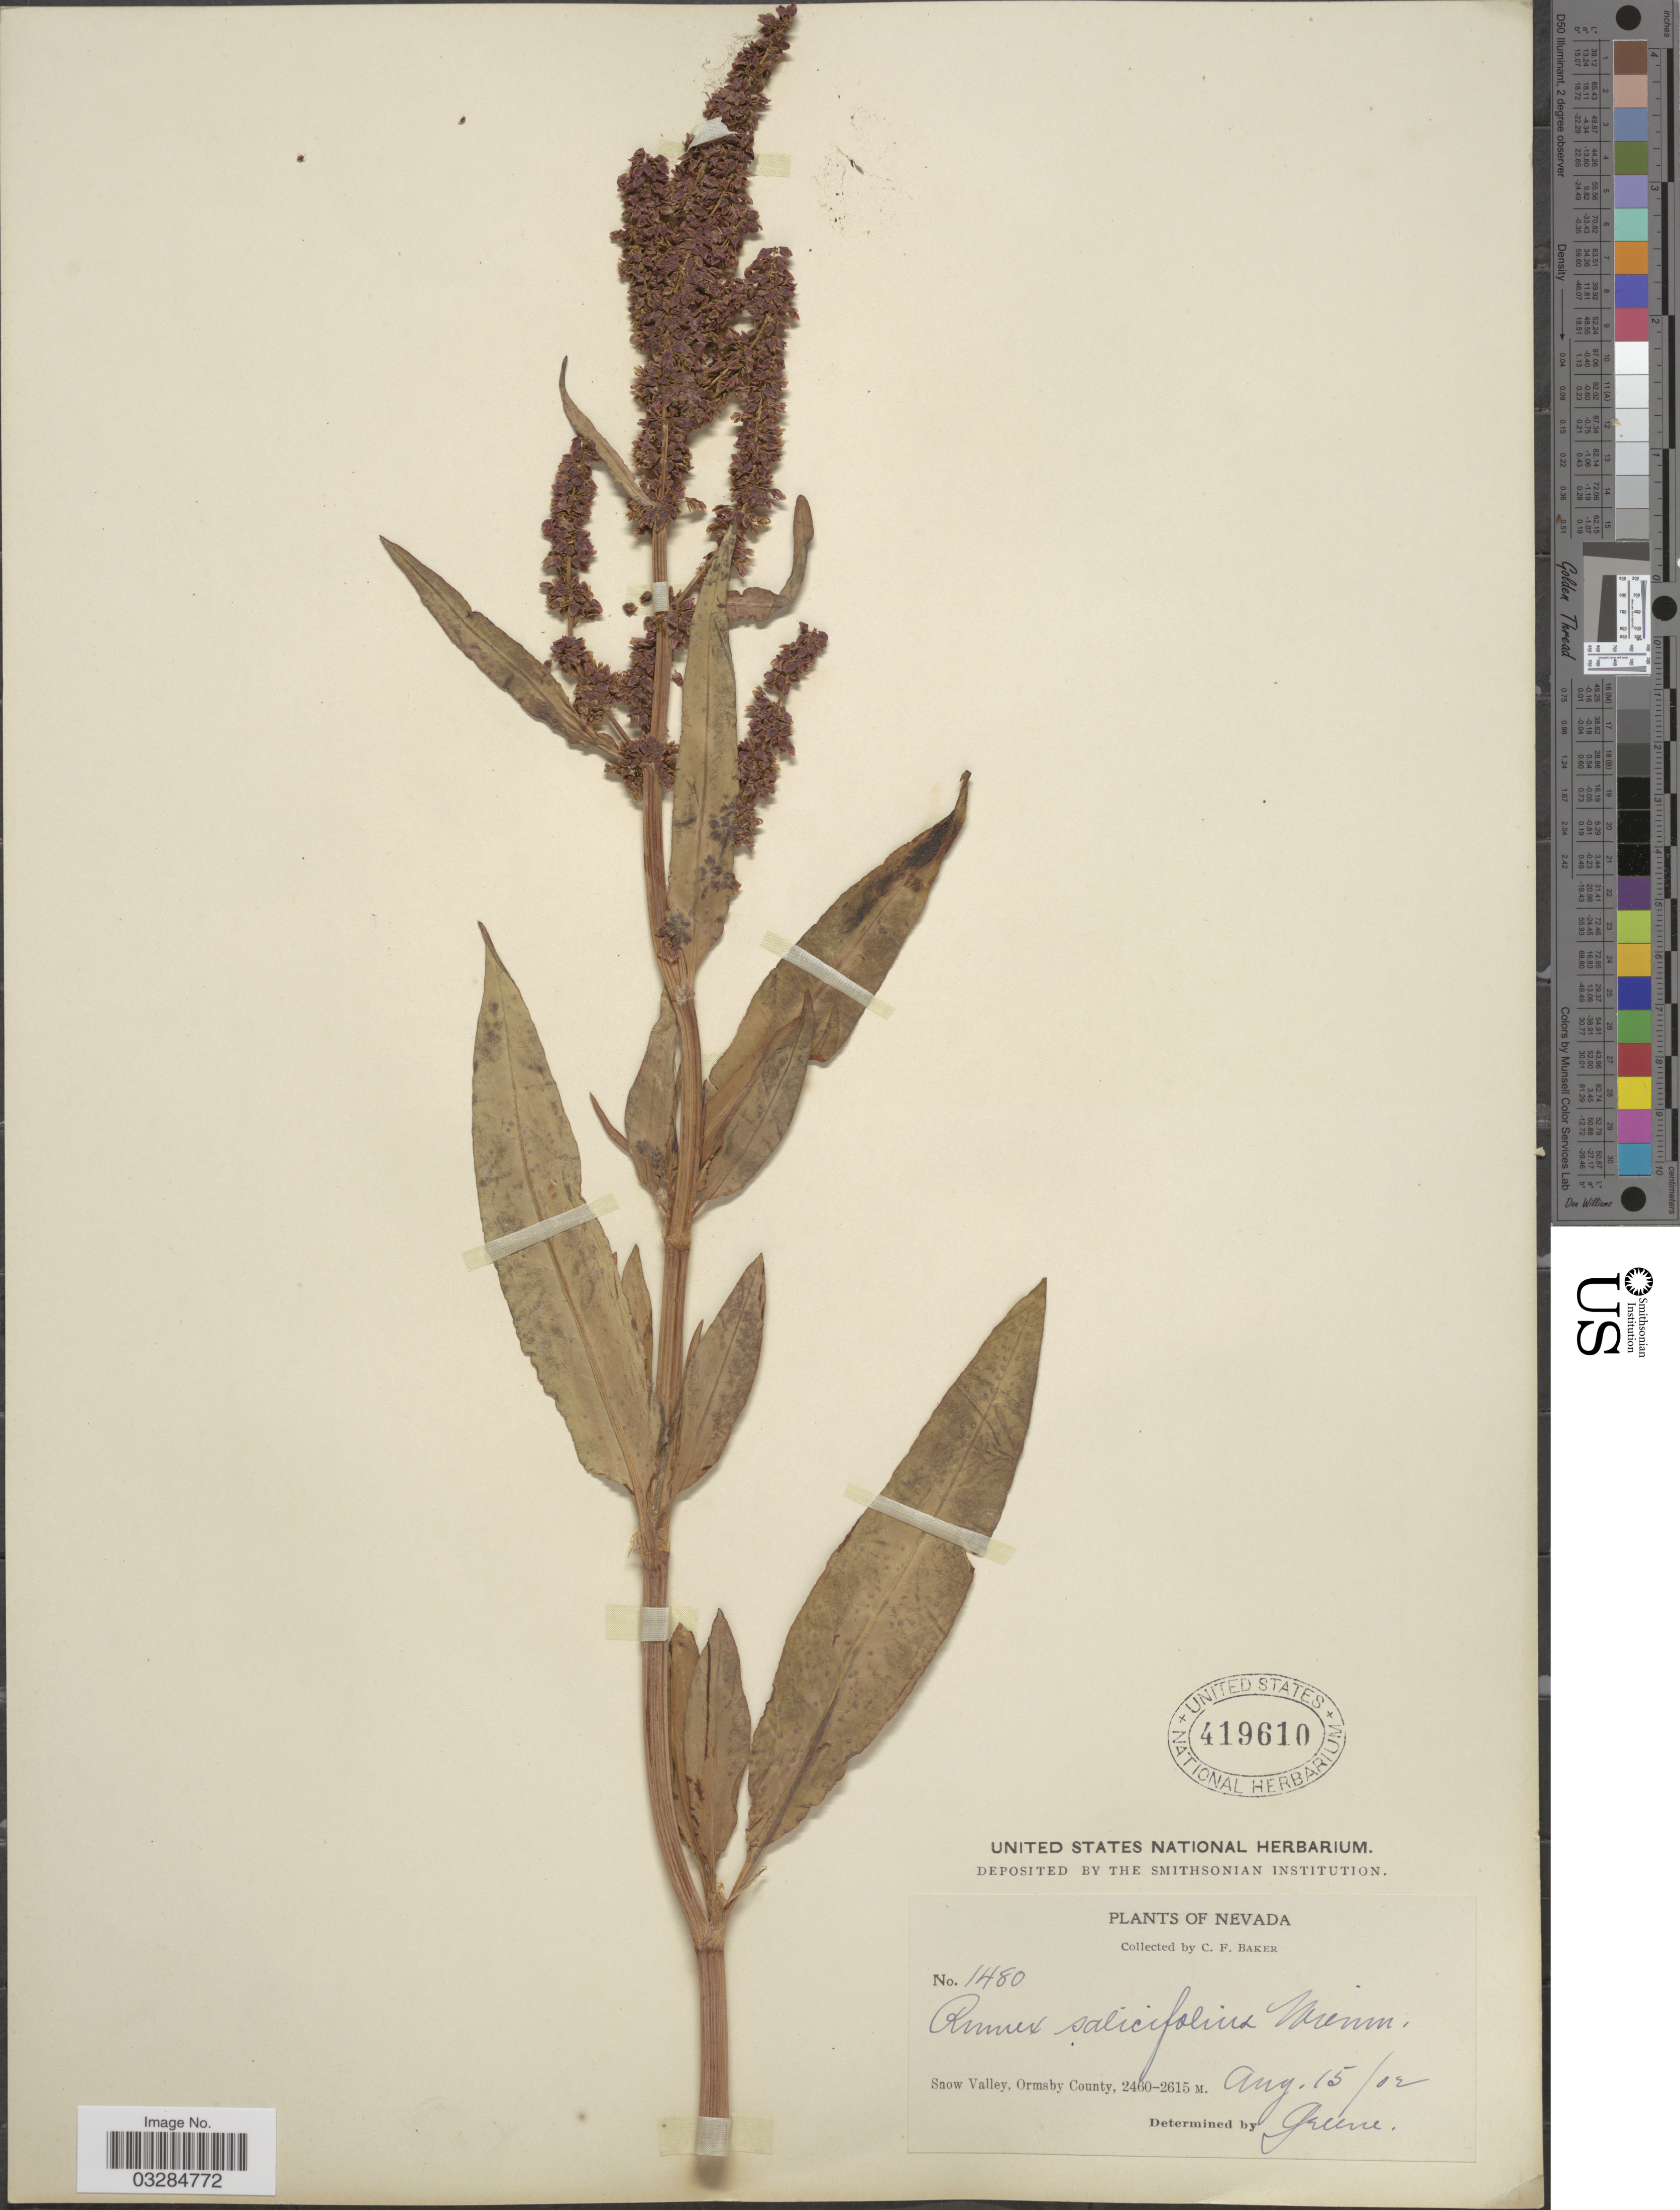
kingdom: Plantae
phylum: Tracheophyta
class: Magnoliopsida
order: Caryophyllales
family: Polygonaceae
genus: Rumex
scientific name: Rumex triangulivalvis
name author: (Danser) Rech. f.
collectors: C. F. Baker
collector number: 1480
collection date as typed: Transcribed d/m/y: 15/8/2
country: United States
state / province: Nevada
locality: Snow Valley, Ormsby County.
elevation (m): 2460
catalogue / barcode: US 419610